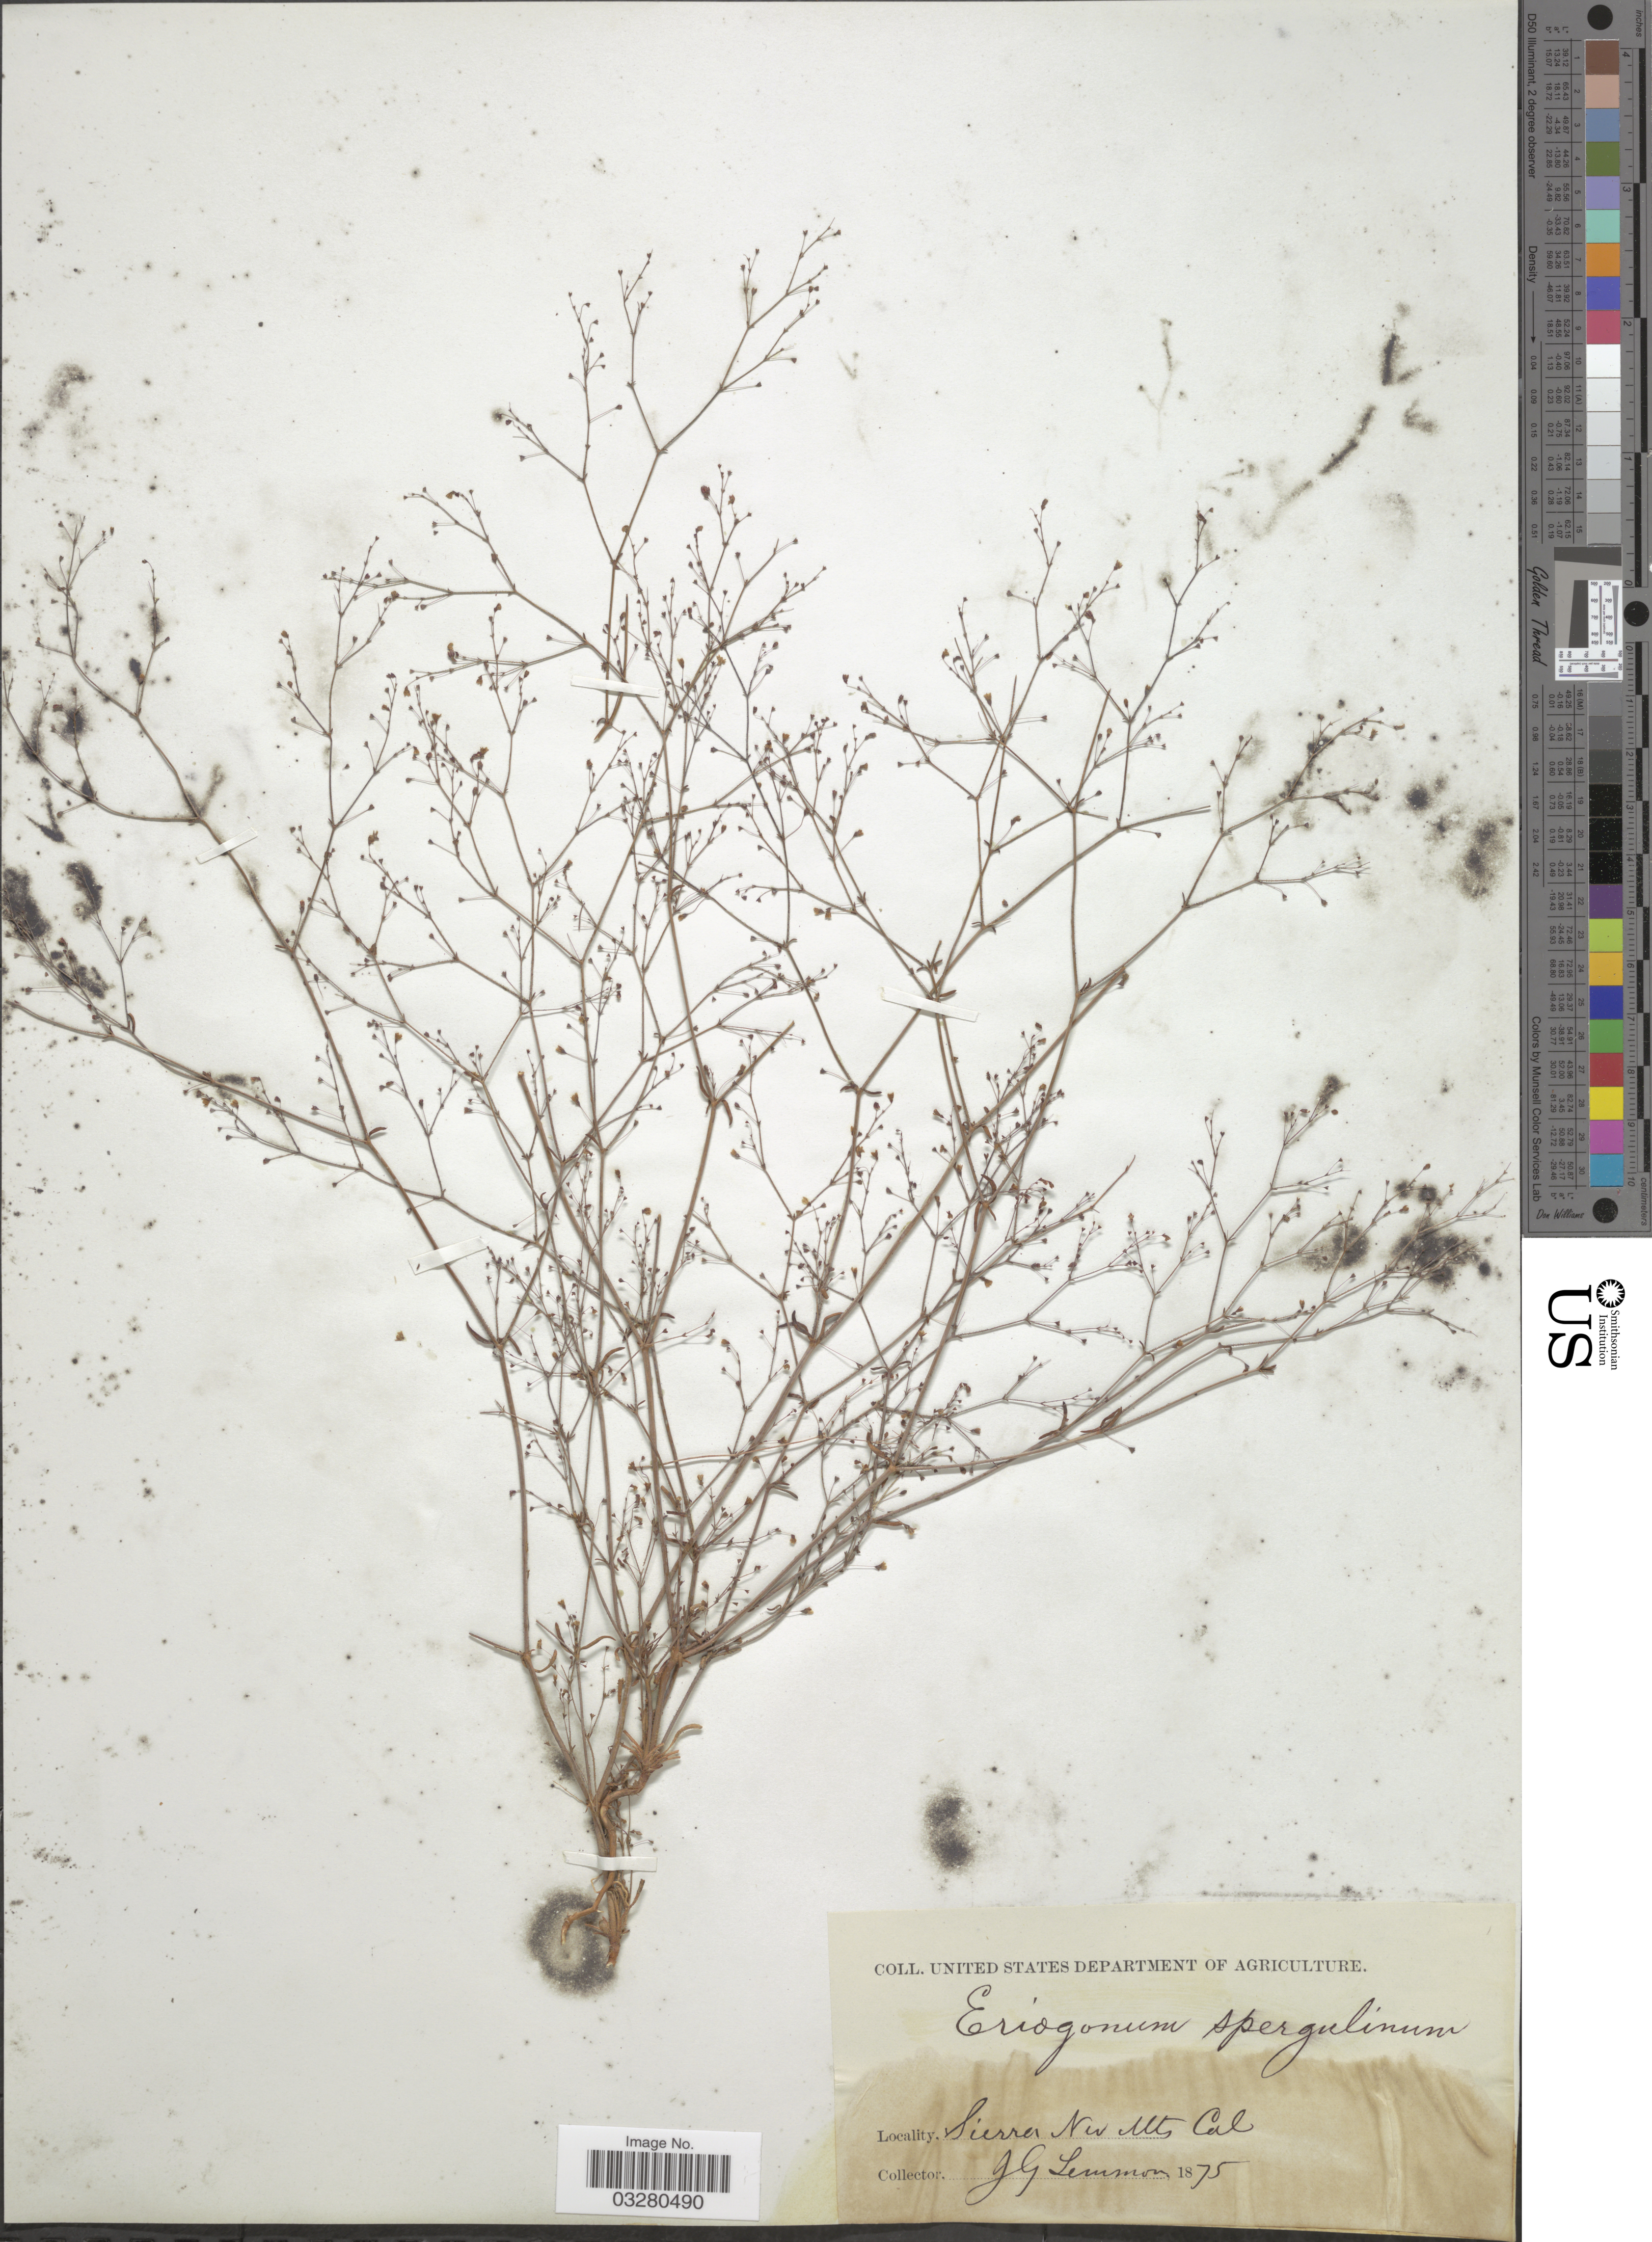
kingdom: Plantae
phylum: Tracheophyta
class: Magnoliopsida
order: Caryophyllales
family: Polygonaceae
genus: Eriogonum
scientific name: Eriogonum spergulinum var. reddingianum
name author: (M.E. Jones) J.T. Howell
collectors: J. Lemmon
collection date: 1875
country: United States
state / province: California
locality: Sierra Nev Mts.